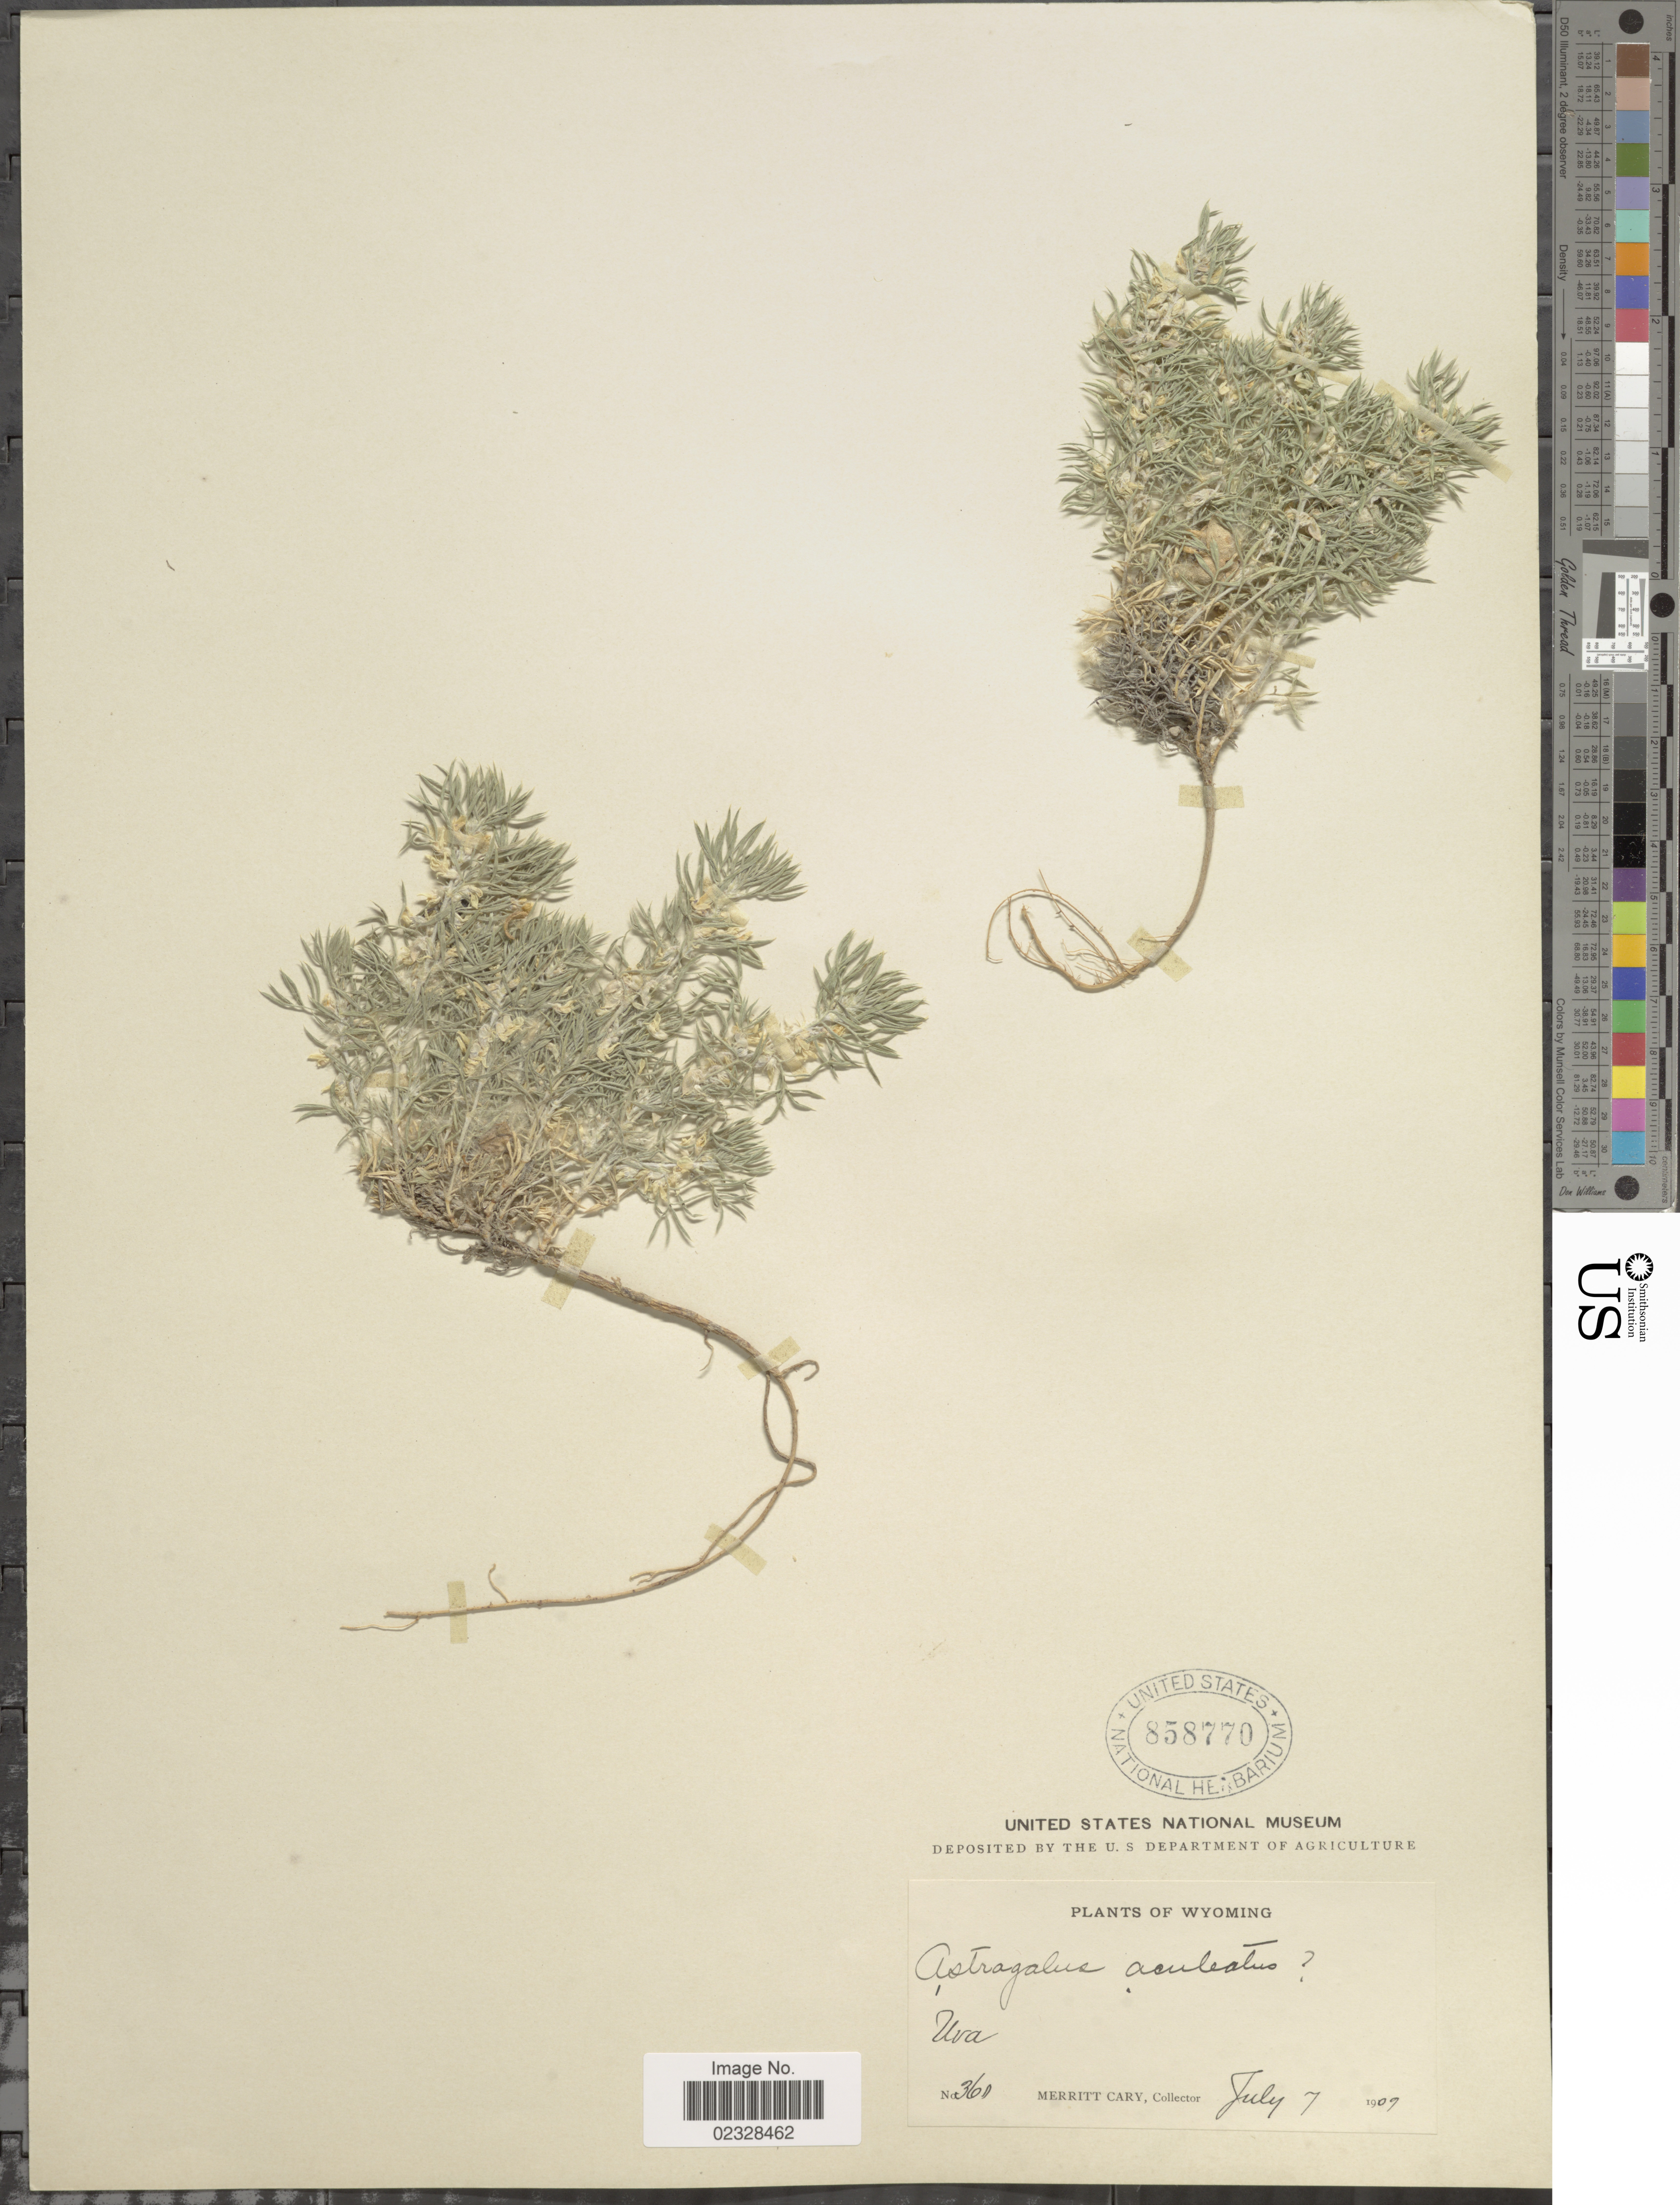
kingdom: Plantae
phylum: Tracheophyta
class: Magnoliopsida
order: Fabales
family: Fabaceae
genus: Astragalus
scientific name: Astragalus aculeatus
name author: A. Nelson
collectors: M. Cary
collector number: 360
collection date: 1909-07-07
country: United States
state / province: Wyoming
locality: Uva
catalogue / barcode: US 858770